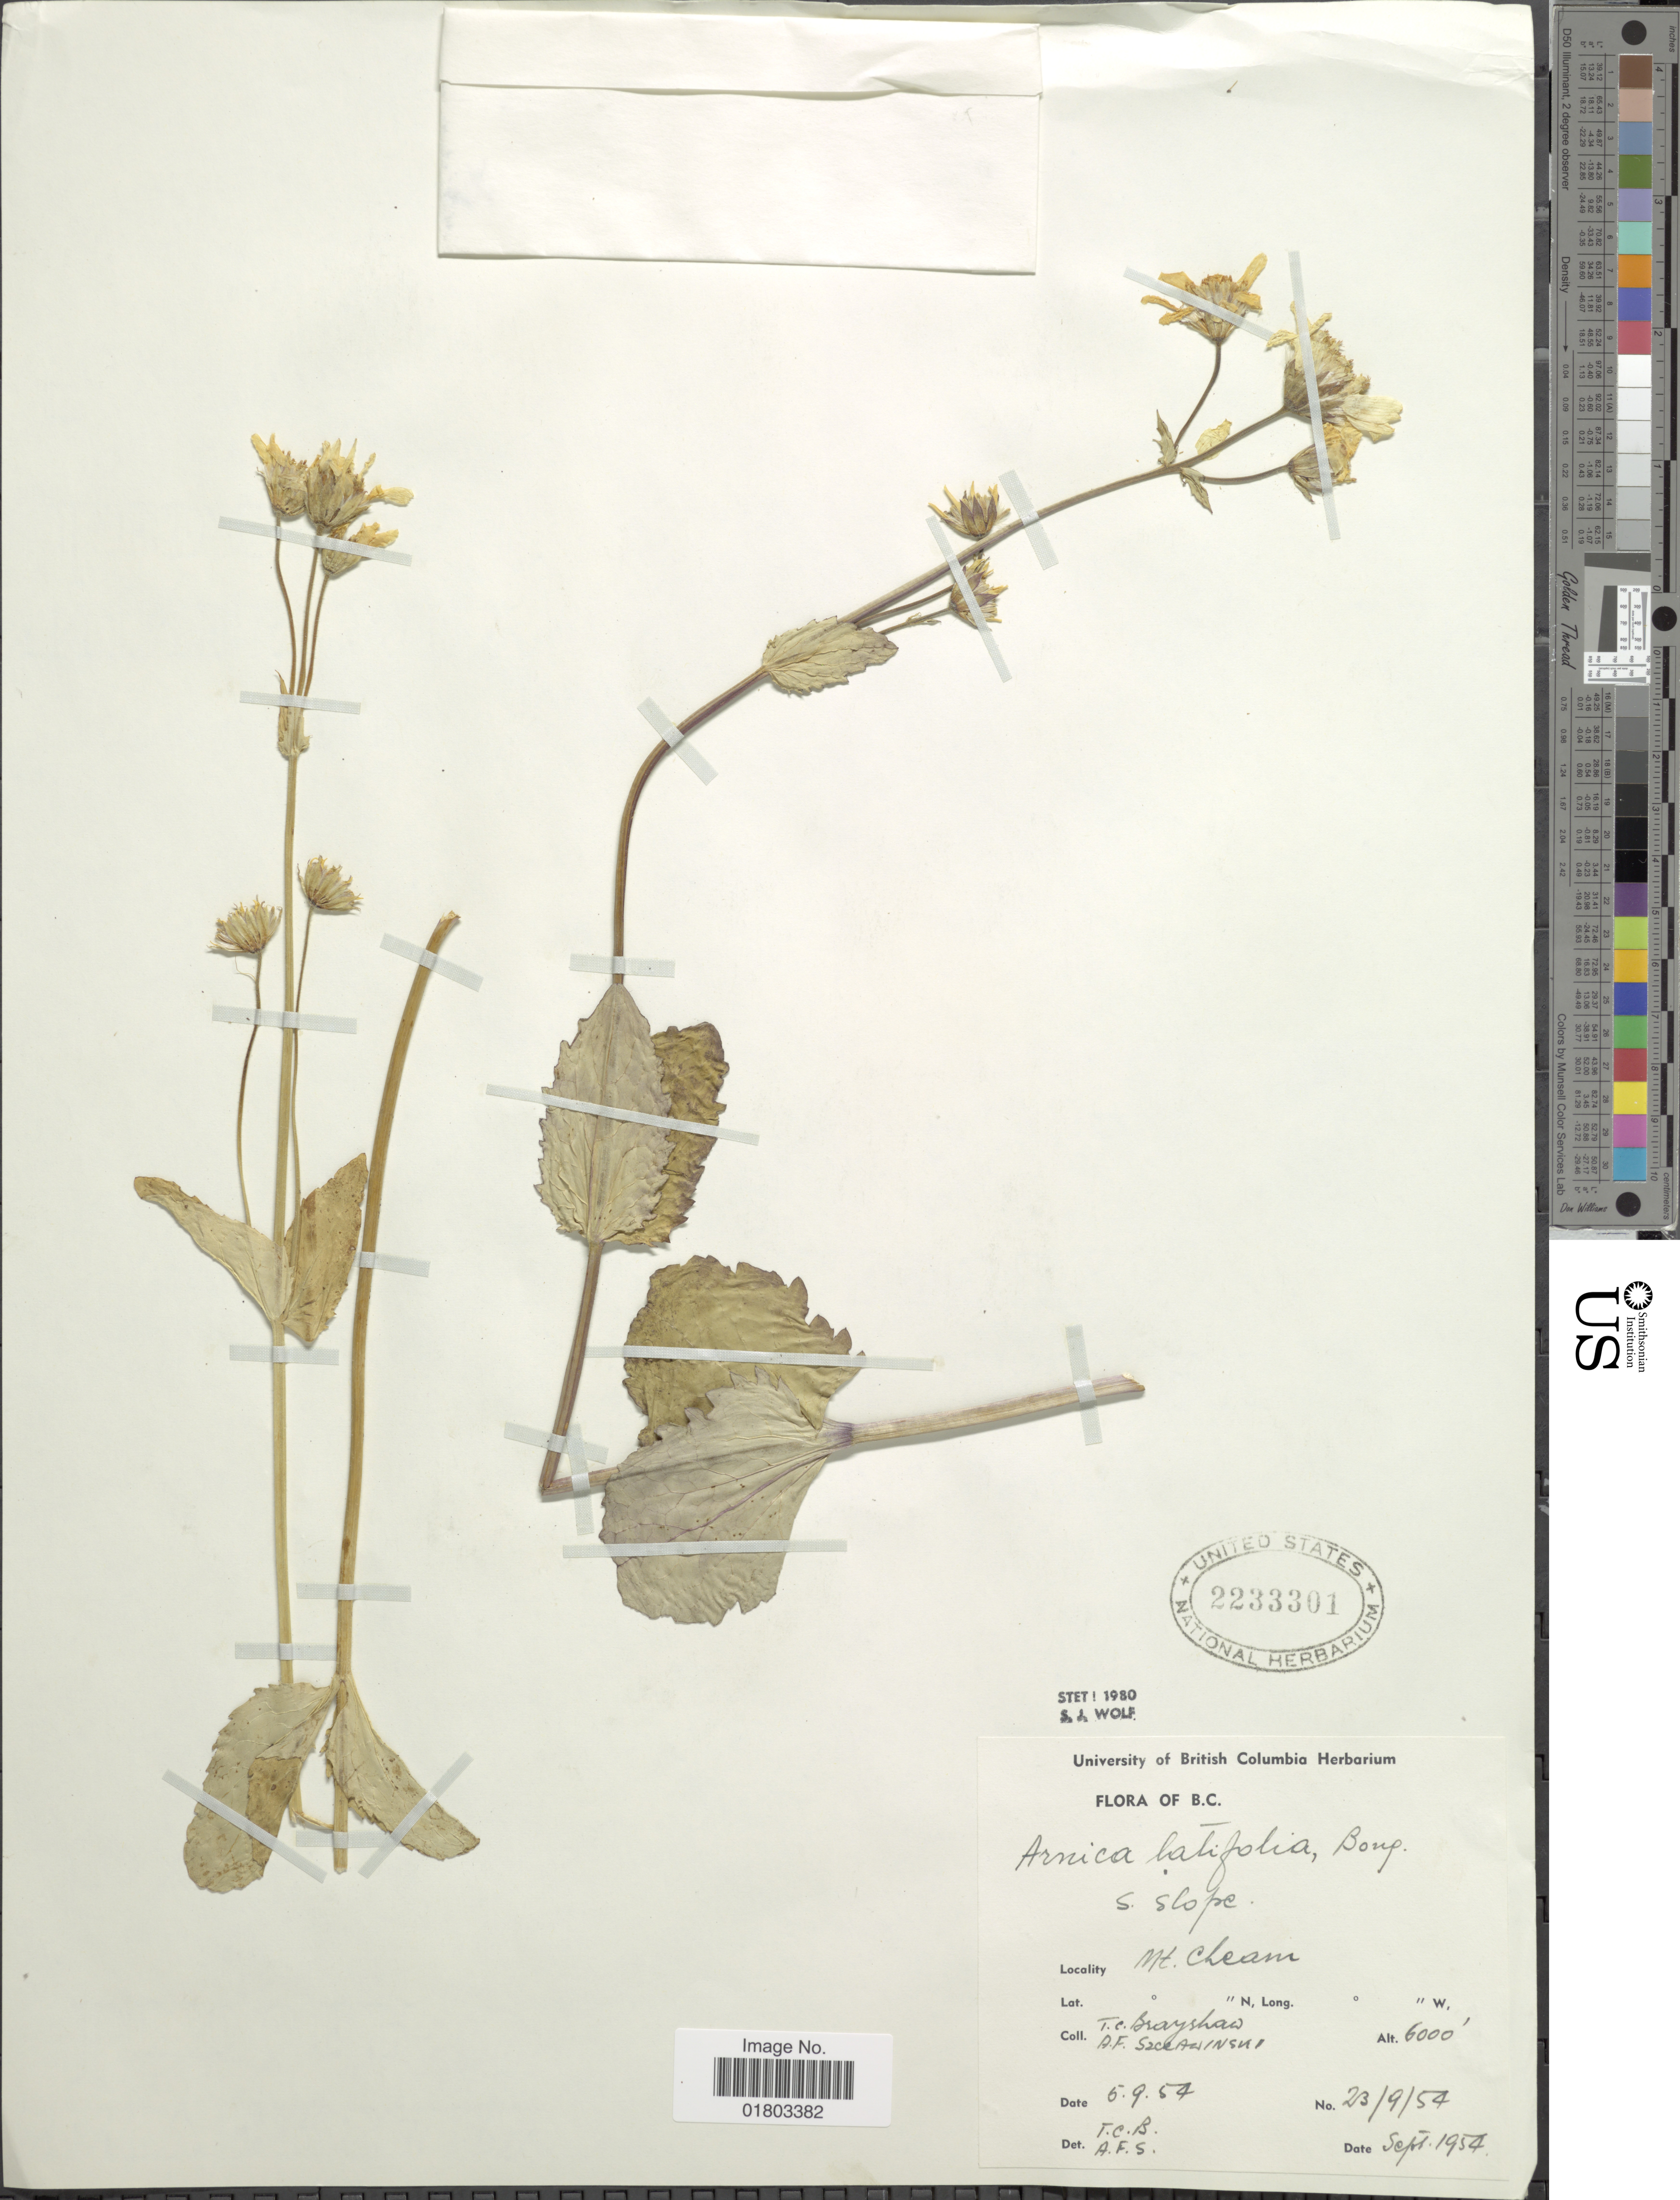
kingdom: Plantae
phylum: Tracheophyta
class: Magnoliopsida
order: Asterales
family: Asteraceae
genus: Arnica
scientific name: Arnica latifolia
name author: Bong.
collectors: T. Brayshaw & A. Szcrawinski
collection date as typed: Transcribed d/m/y: 5/9/54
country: Canada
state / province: British Columbia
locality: S. slope, Mt Cheam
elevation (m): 18288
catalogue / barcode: US 2233301